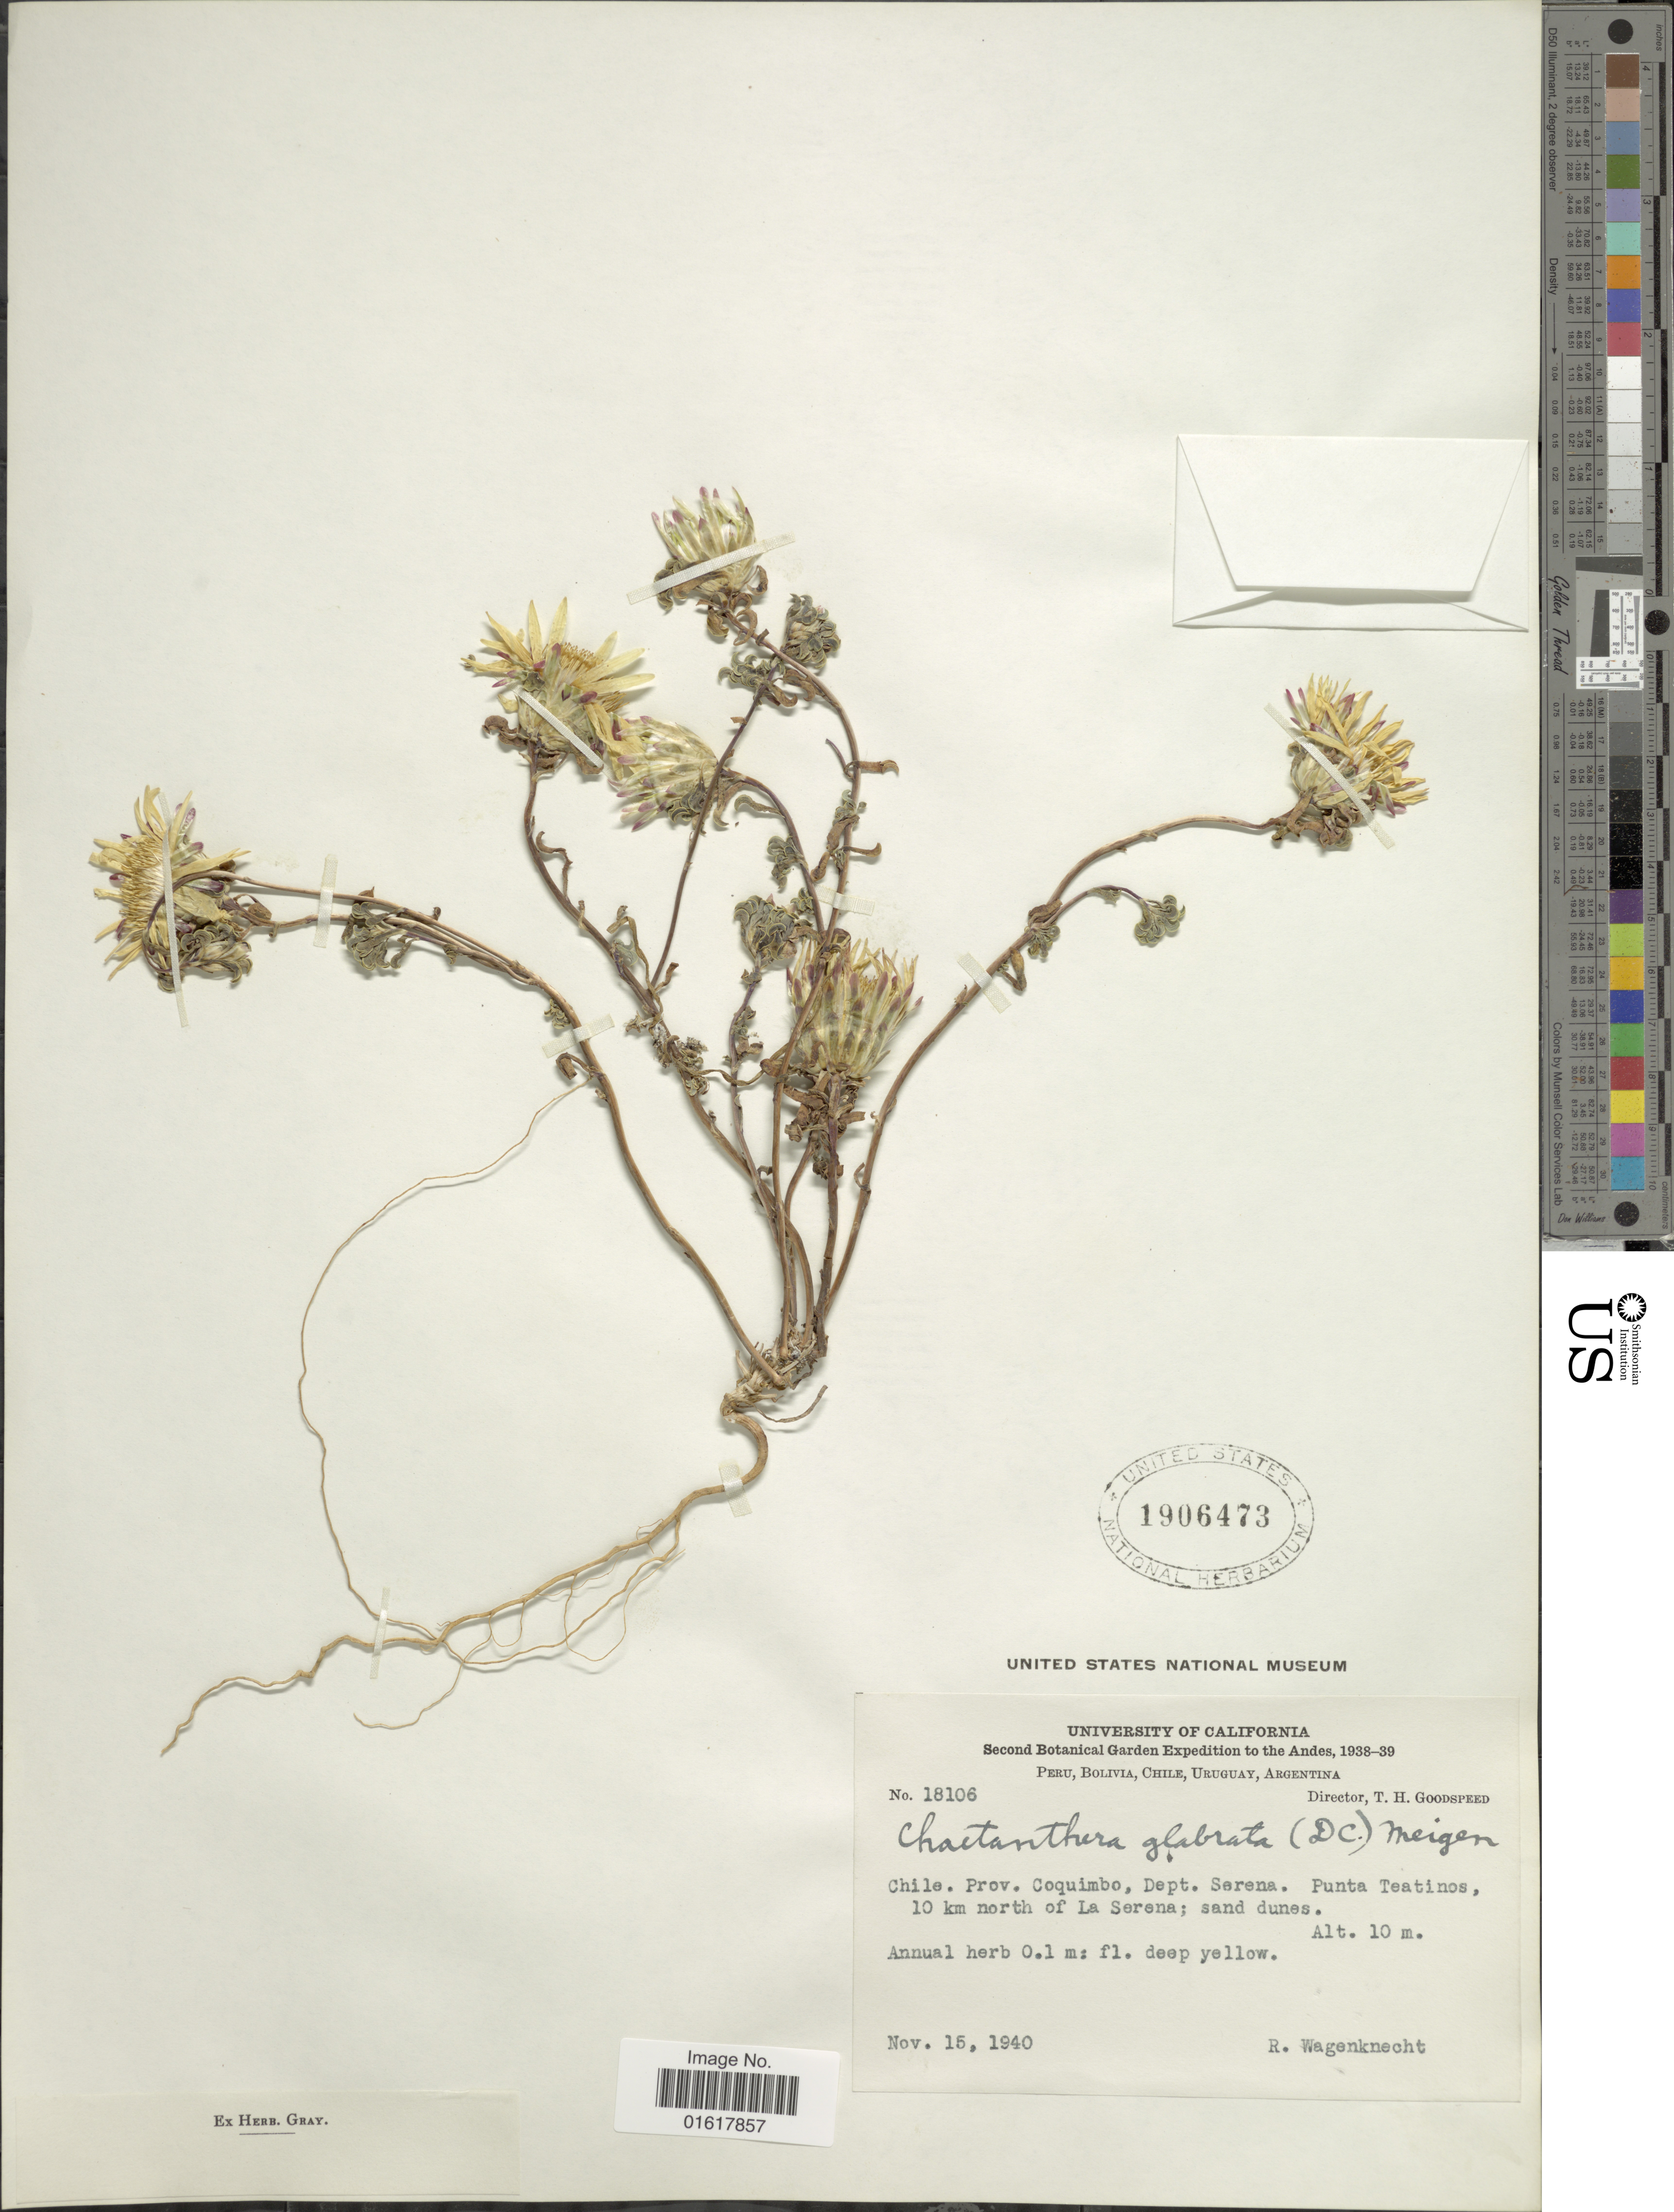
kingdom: Plantae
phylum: Tracheophyta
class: Magnoliopsida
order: Asterales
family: Asteraceae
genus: Chaetanthera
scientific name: Chaetanthera glabrata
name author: (DC.) F. Meigen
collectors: R. Wagenknecht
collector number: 18106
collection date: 1940-11-15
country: Chile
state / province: Coquimbo (IV)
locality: Andes. Dept. Serena. Punta Teatinos, 10 km north of La Serena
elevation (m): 10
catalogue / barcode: US 1906473